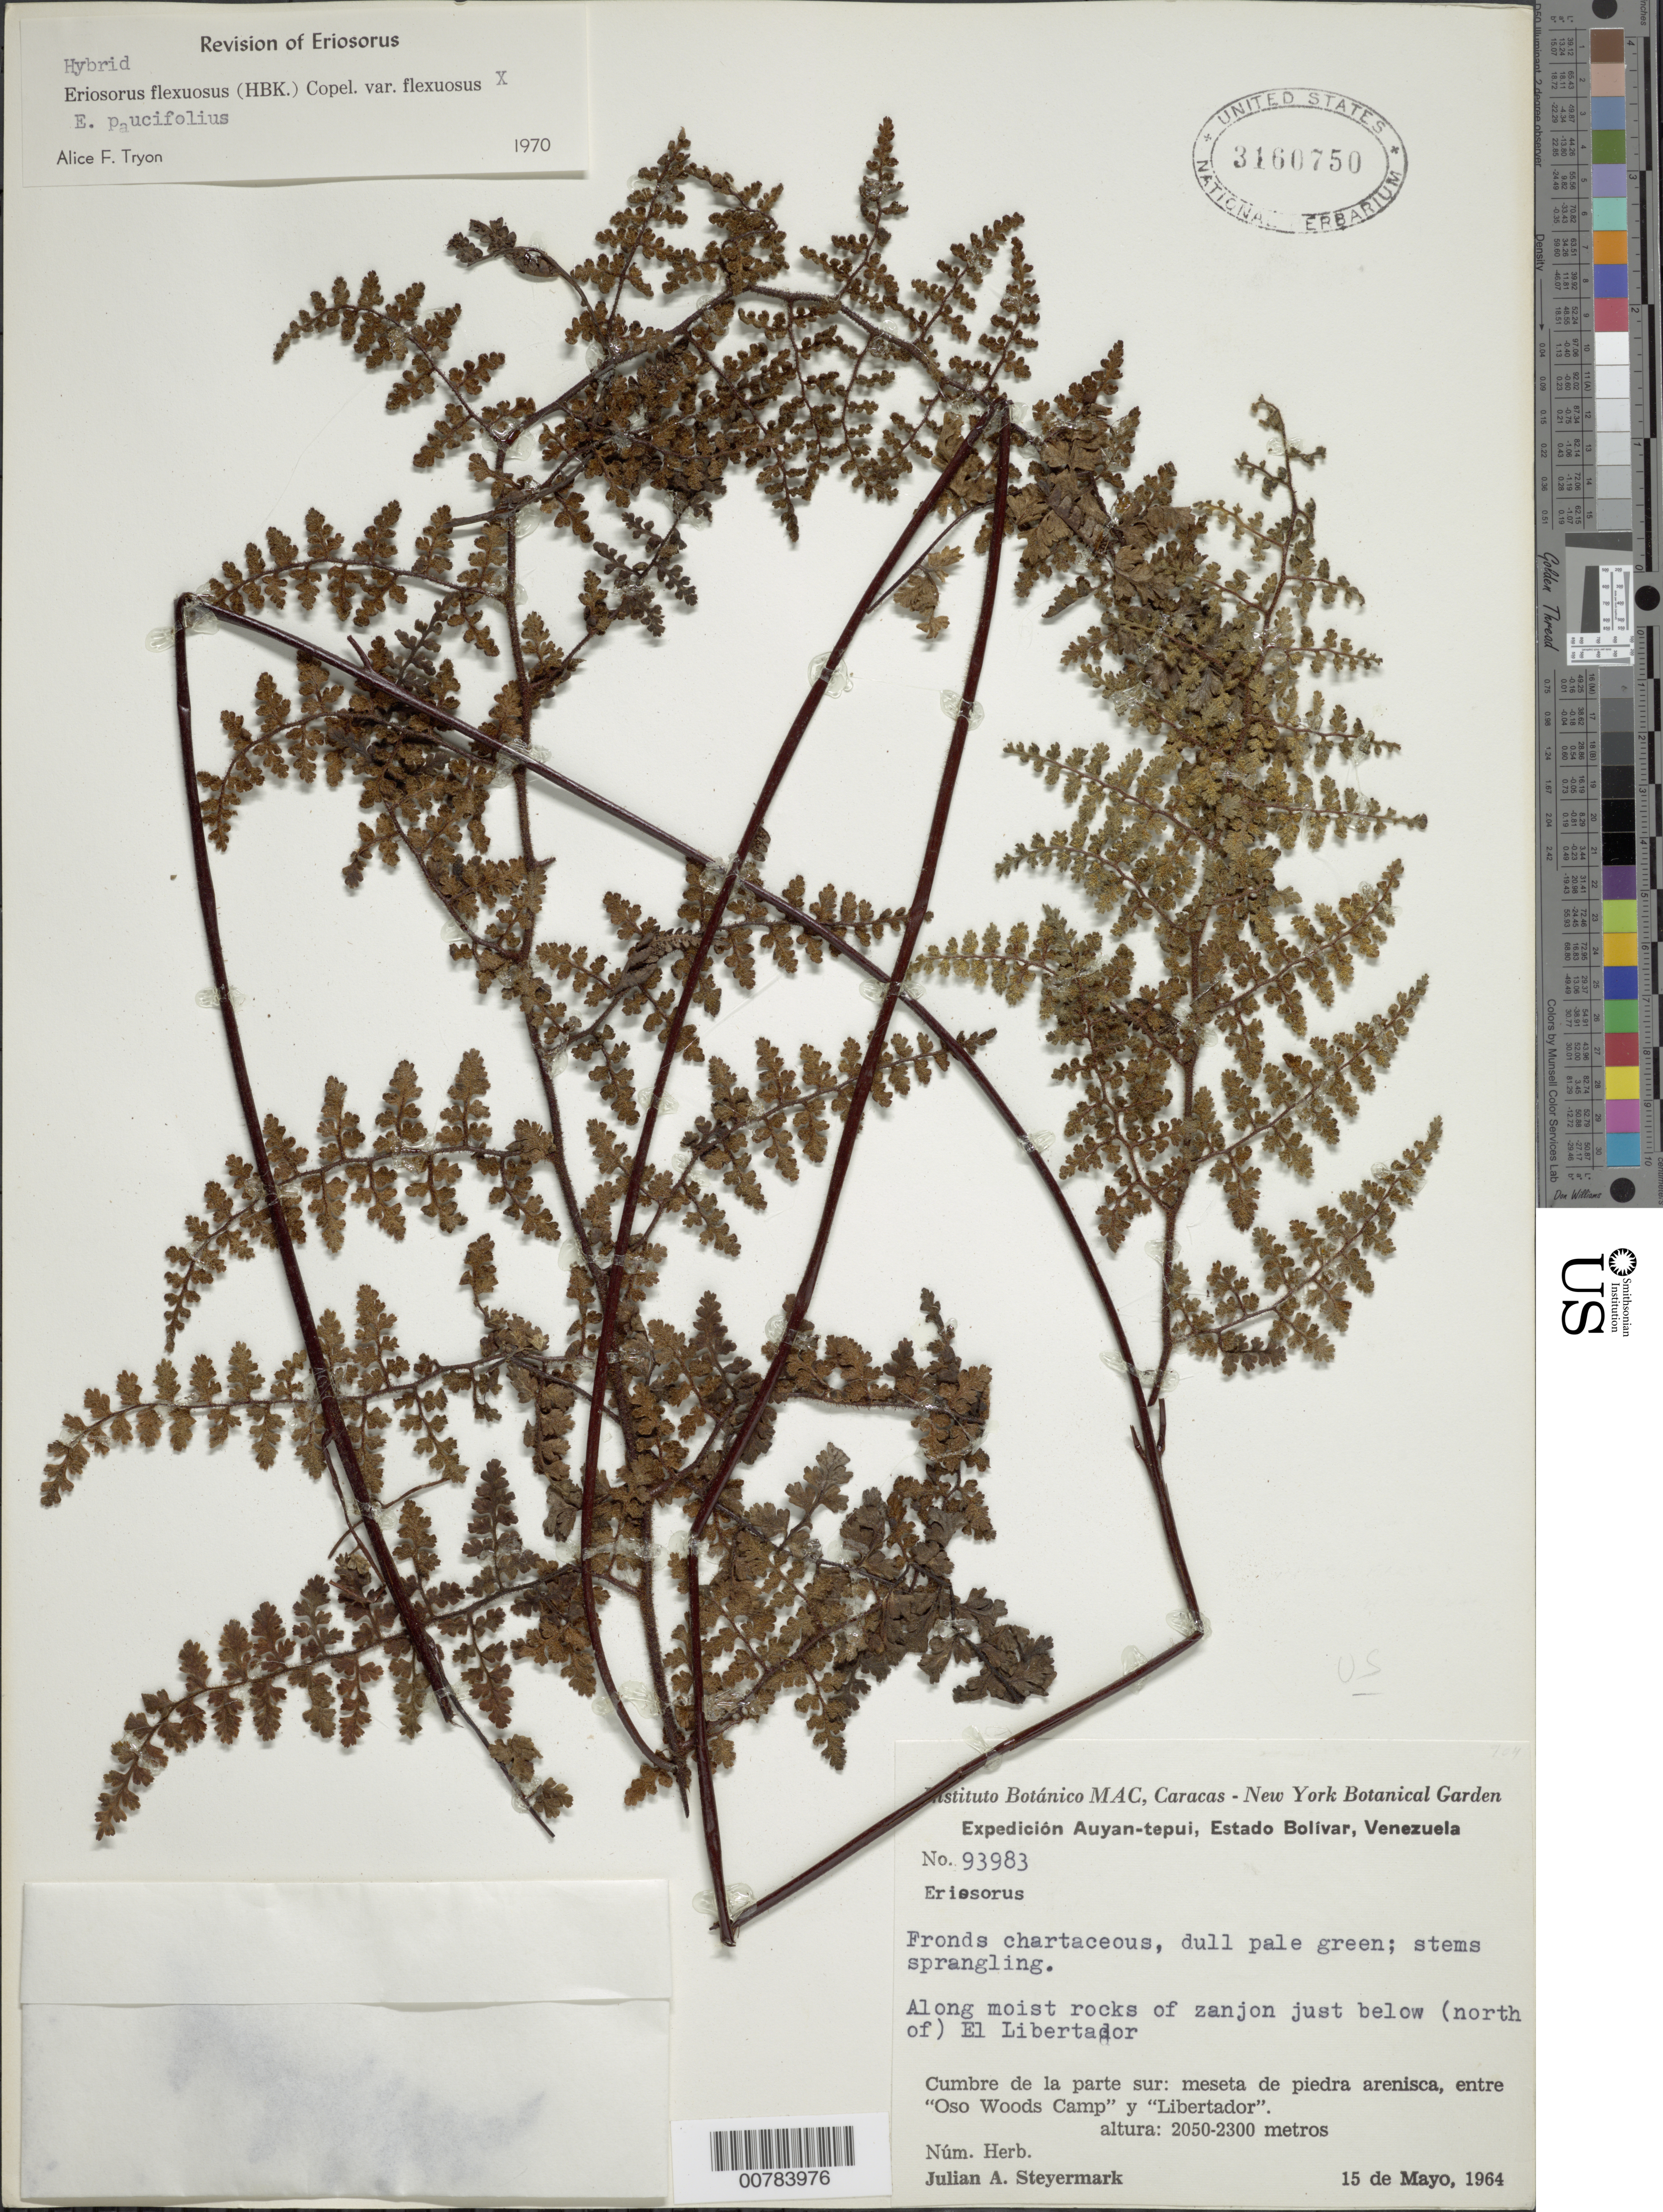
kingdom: Plantae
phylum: Tracheophyta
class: Polypodiopsida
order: Polypodiales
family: Pteridaceae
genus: Jamesonia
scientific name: Jamesonia flexuosa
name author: (Humb. & Bonpl.) Christenh.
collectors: J. Steyermark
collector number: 93983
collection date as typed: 15-May-64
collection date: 1964-05-15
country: Venezuela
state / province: Bolívar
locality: Auyan-tepuí, entre Oso Woods Camp y Libertador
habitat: Meseta de piedra arenisca, alon moist rocks of zanjon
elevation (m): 2050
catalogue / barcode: US 3160750